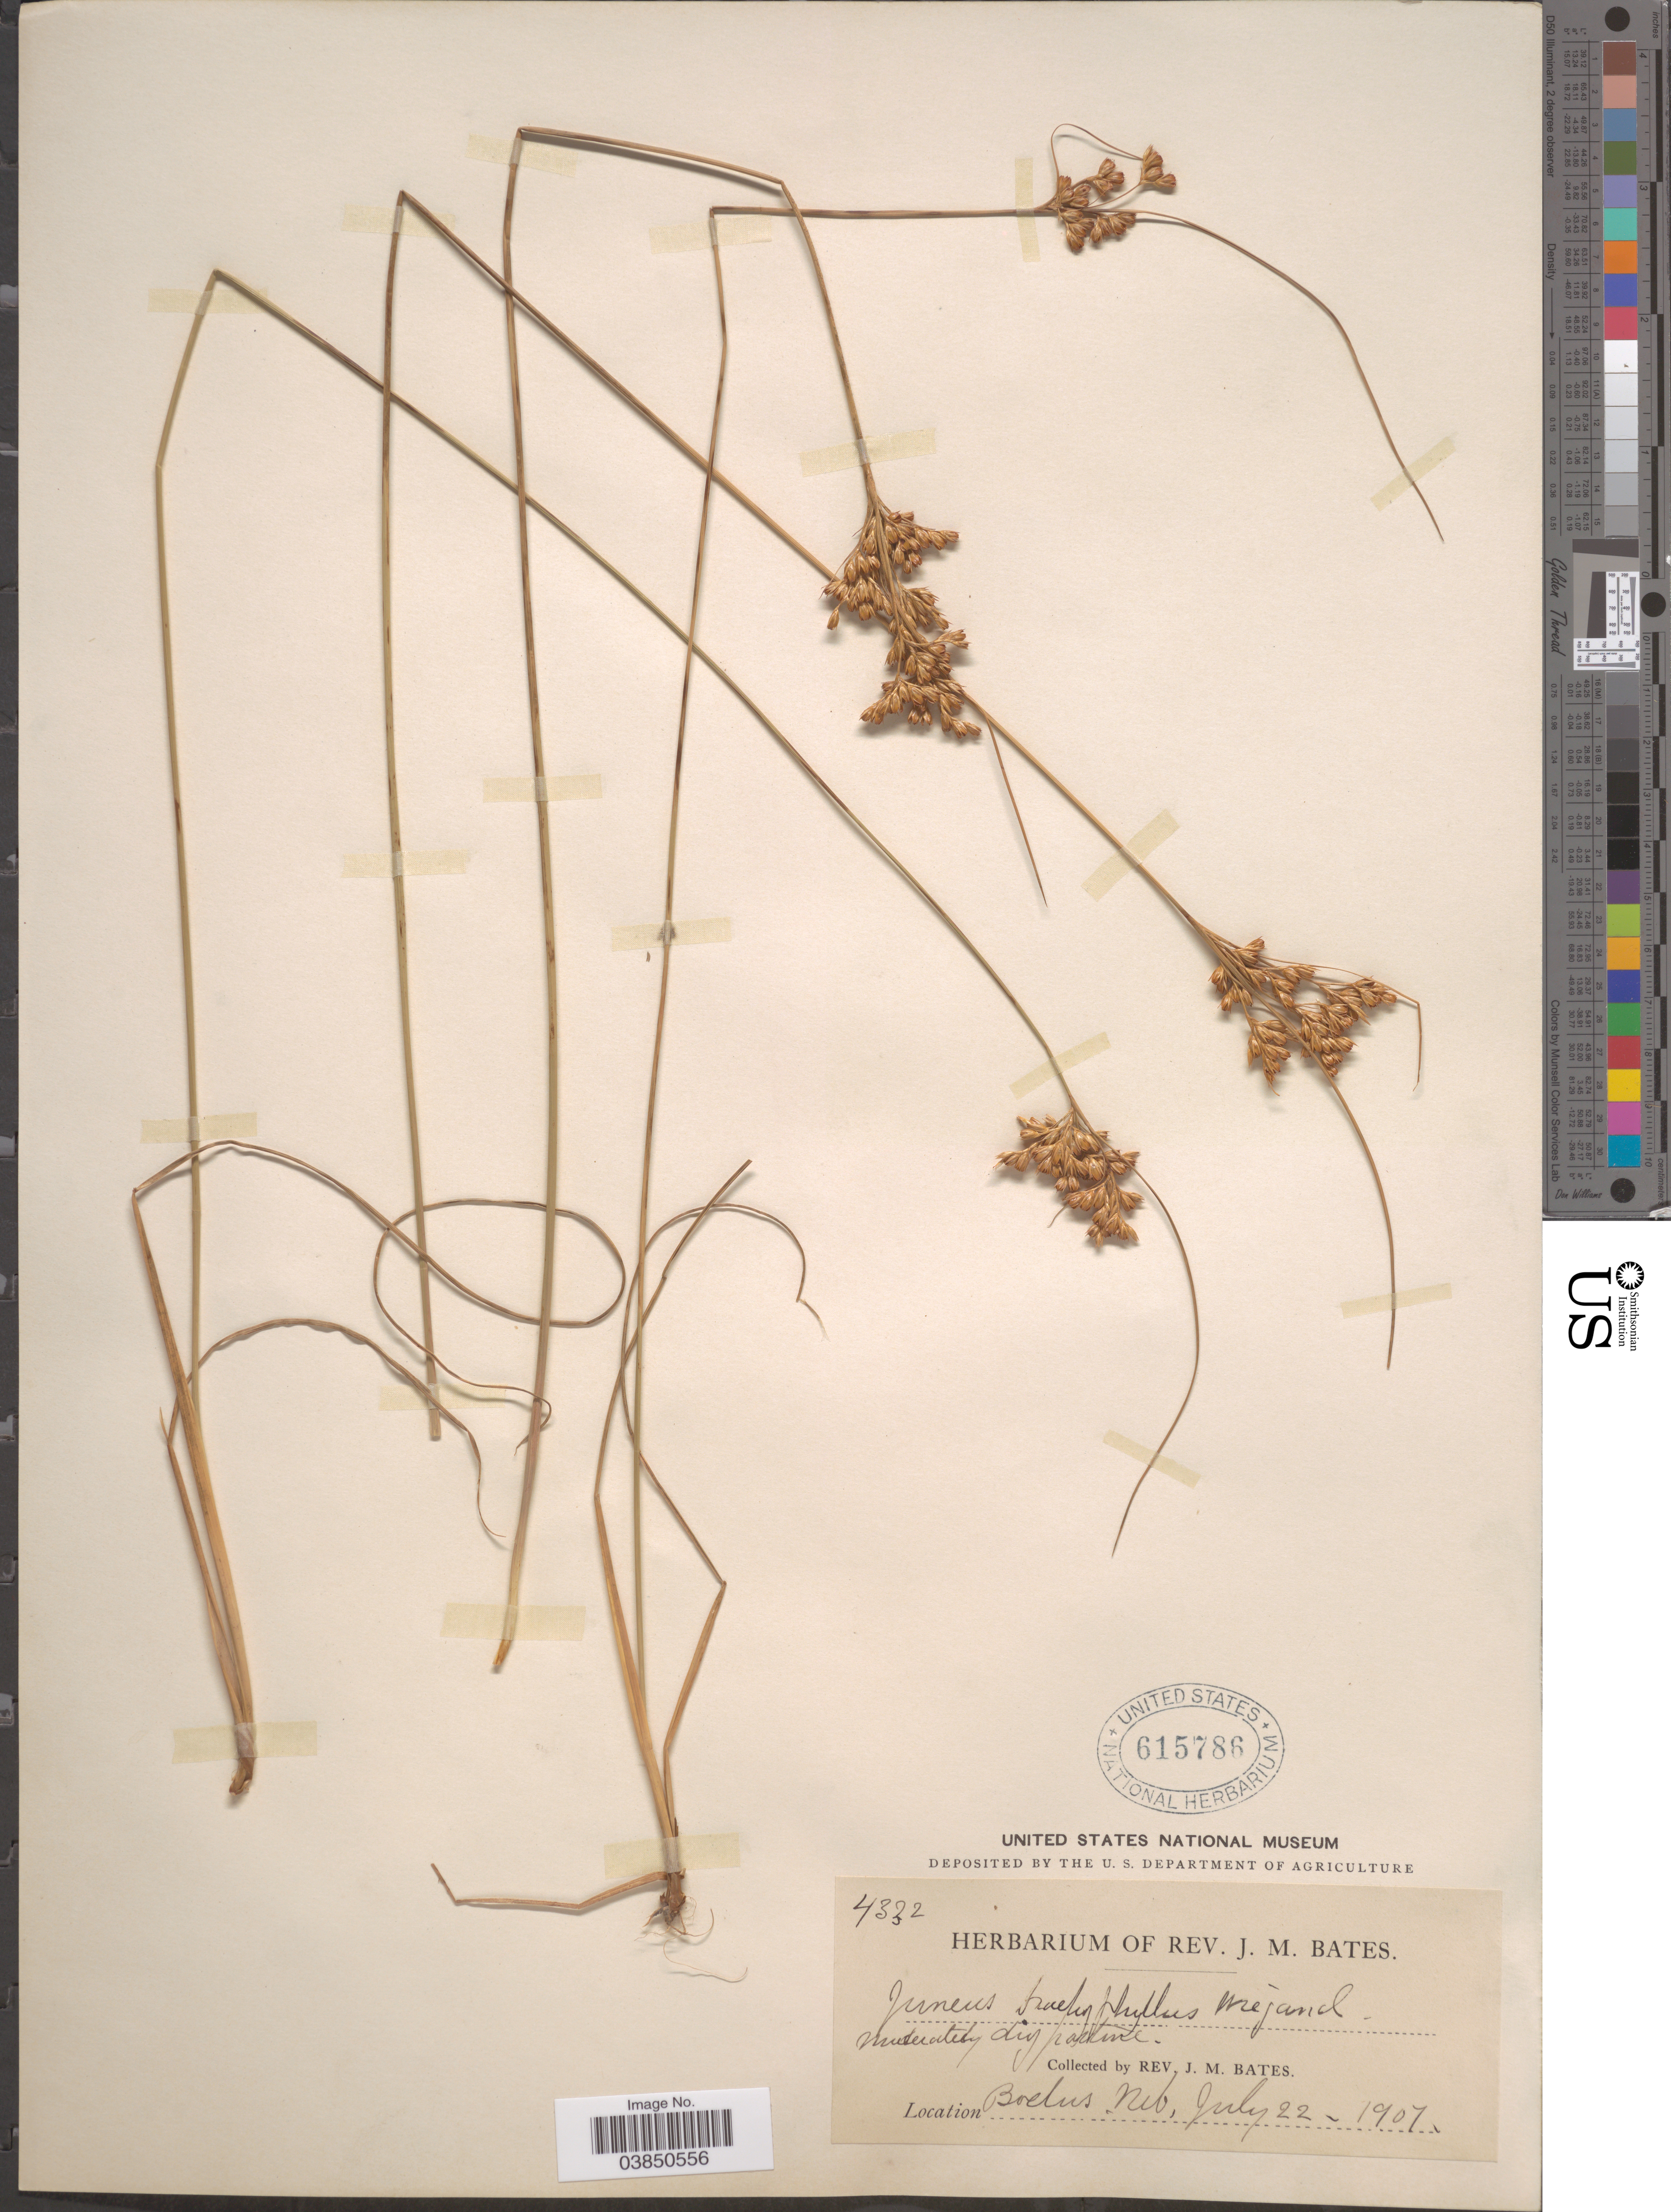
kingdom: Plantae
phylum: Tracheophyta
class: Liliopsida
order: Poales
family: Juncaceae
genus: Juncus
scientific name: Juncus brachycephalus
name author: (Engelm.) Buchenau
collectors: J. Bates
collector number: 4332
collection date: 1907-07-22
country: United States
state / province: North Carolina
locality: Boelus.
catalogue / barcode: US 615786